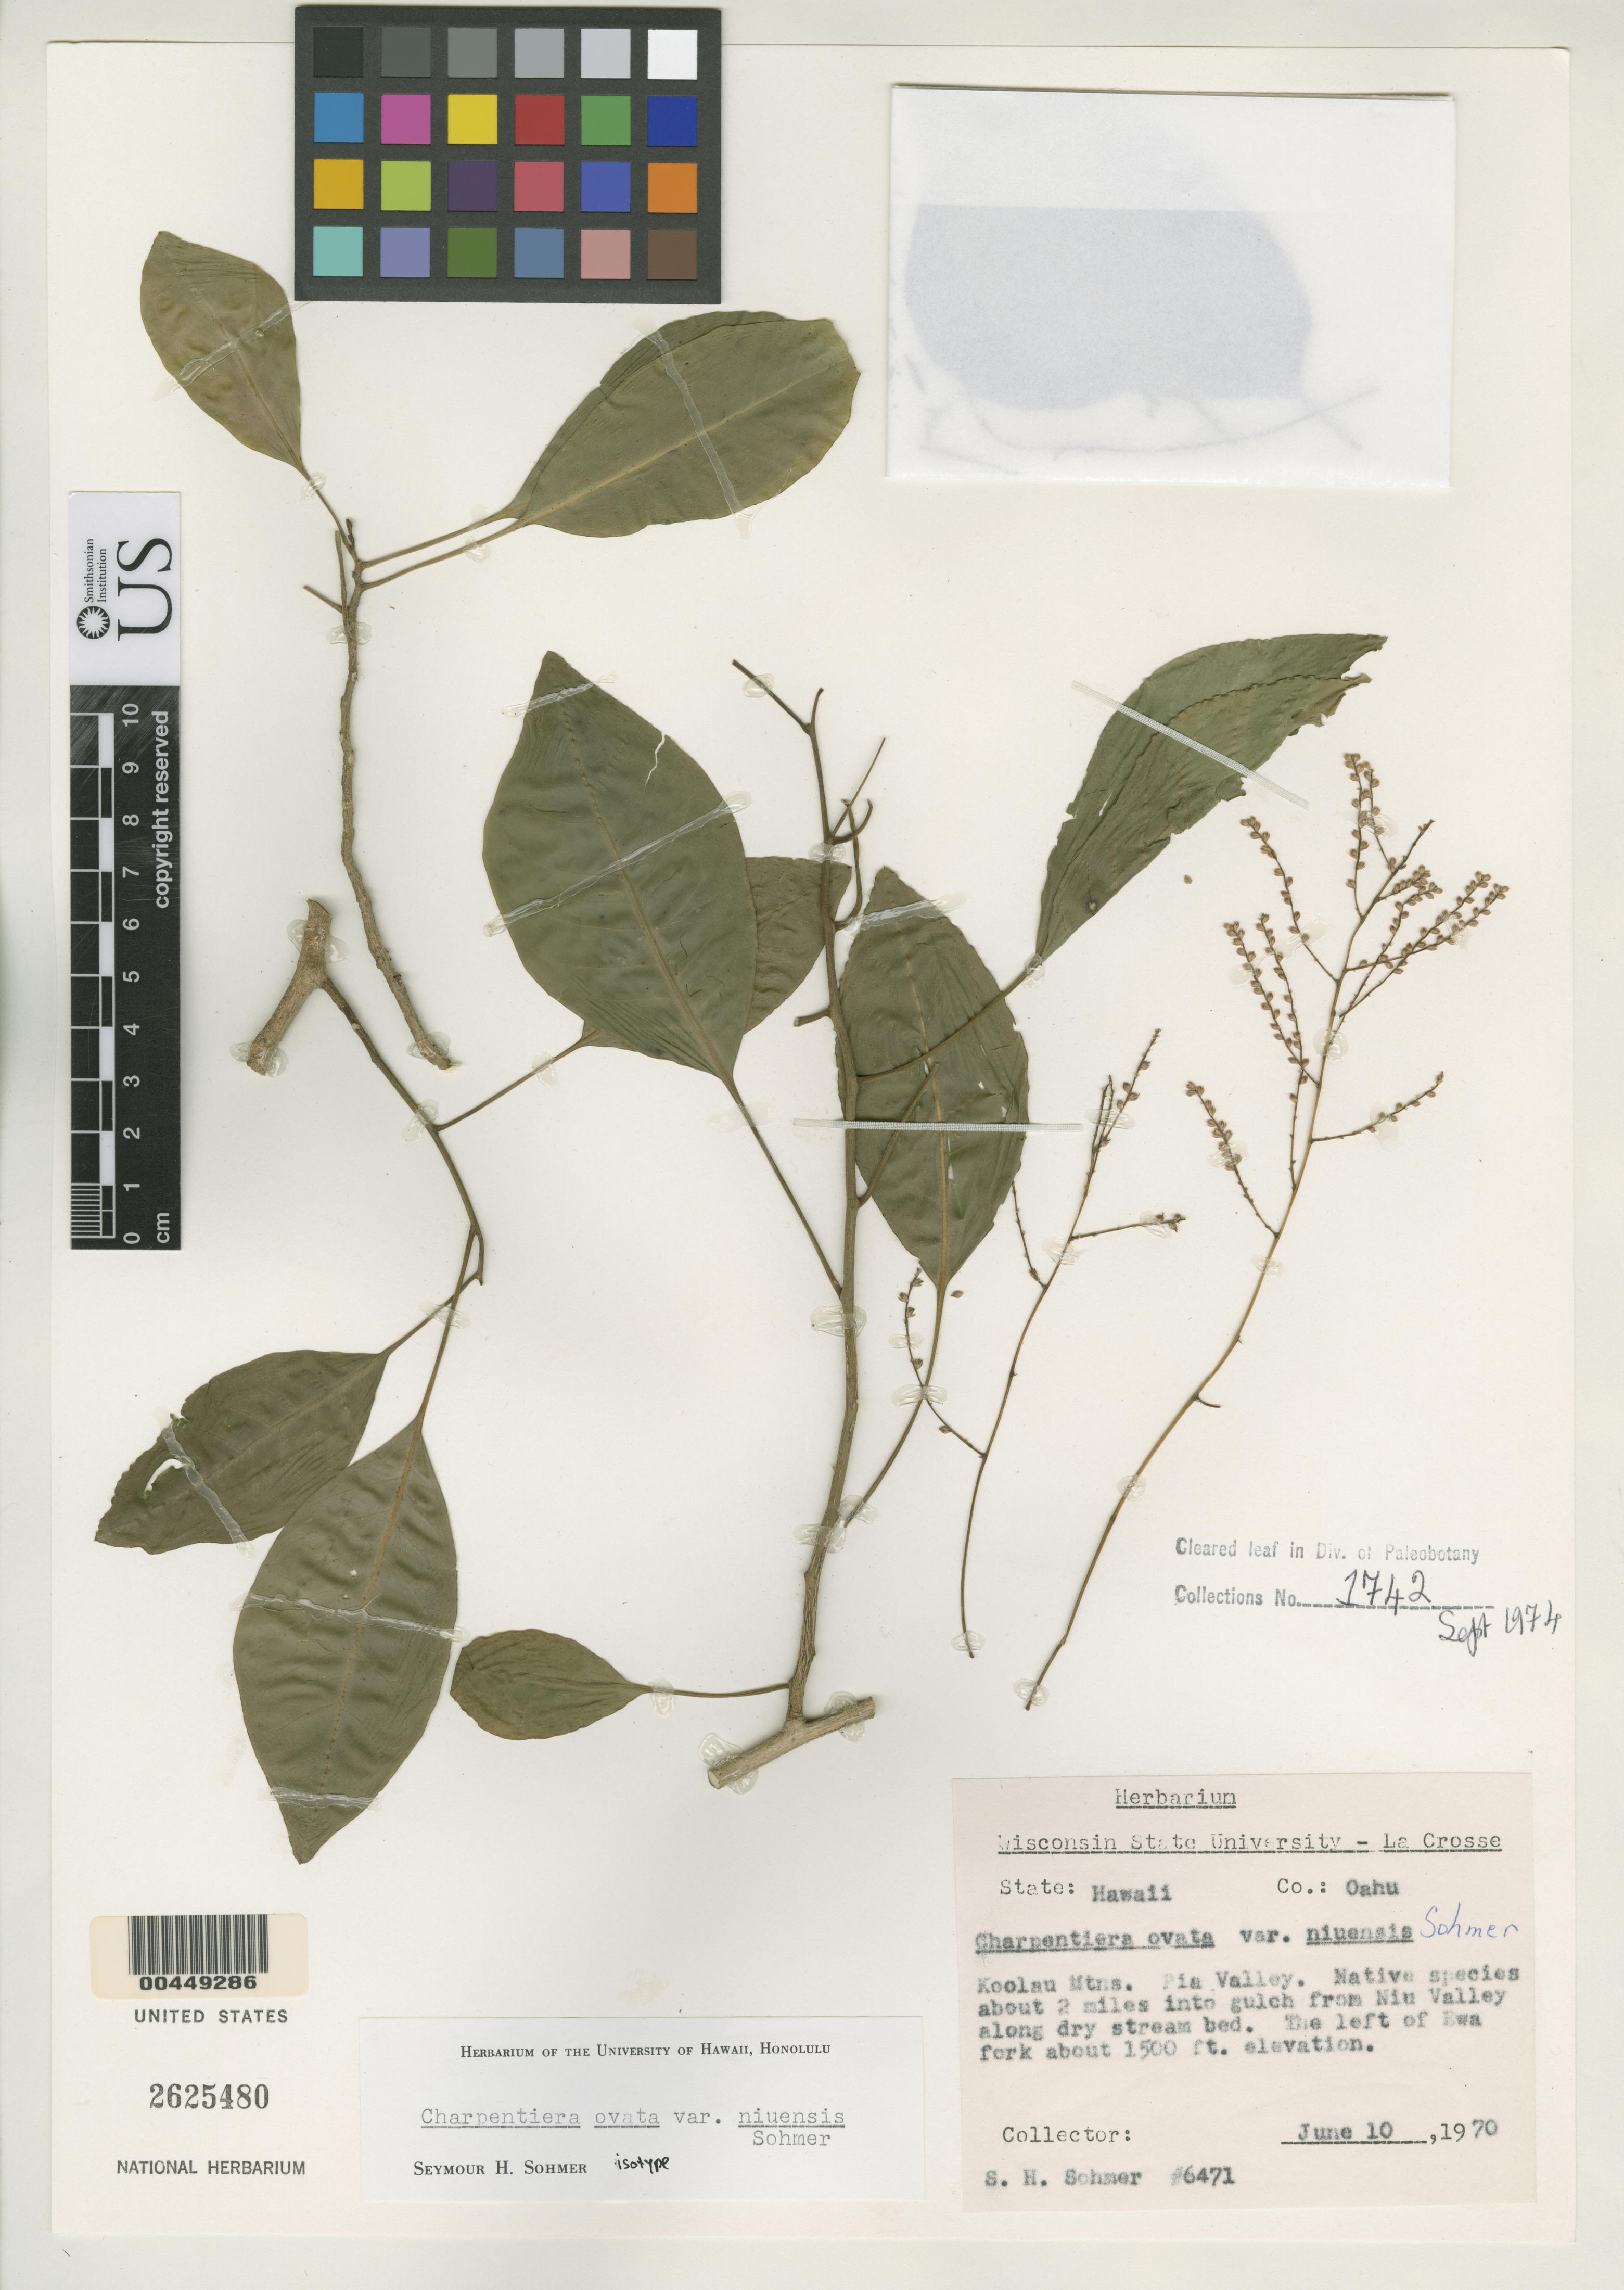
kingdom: Plantae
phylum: Tracheophyta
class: Magnoliopsida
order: Caryophyllales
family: Amaranthaceae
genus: Charpentiera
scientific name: Charpentiera ovata var. niuensis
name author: Sohmer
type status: Isotype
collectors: S. H. Sohmer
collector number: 6471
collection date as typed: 10 Jun 1970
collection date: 1970-06-10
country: United States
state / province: Hawaii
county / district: Honolulu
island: Oahu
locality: Koolau Mts. Pia Valley. About 2 miles into gulch from Niu Valley. Left of Ewa fork.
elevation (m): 457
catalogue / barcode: US 2625480